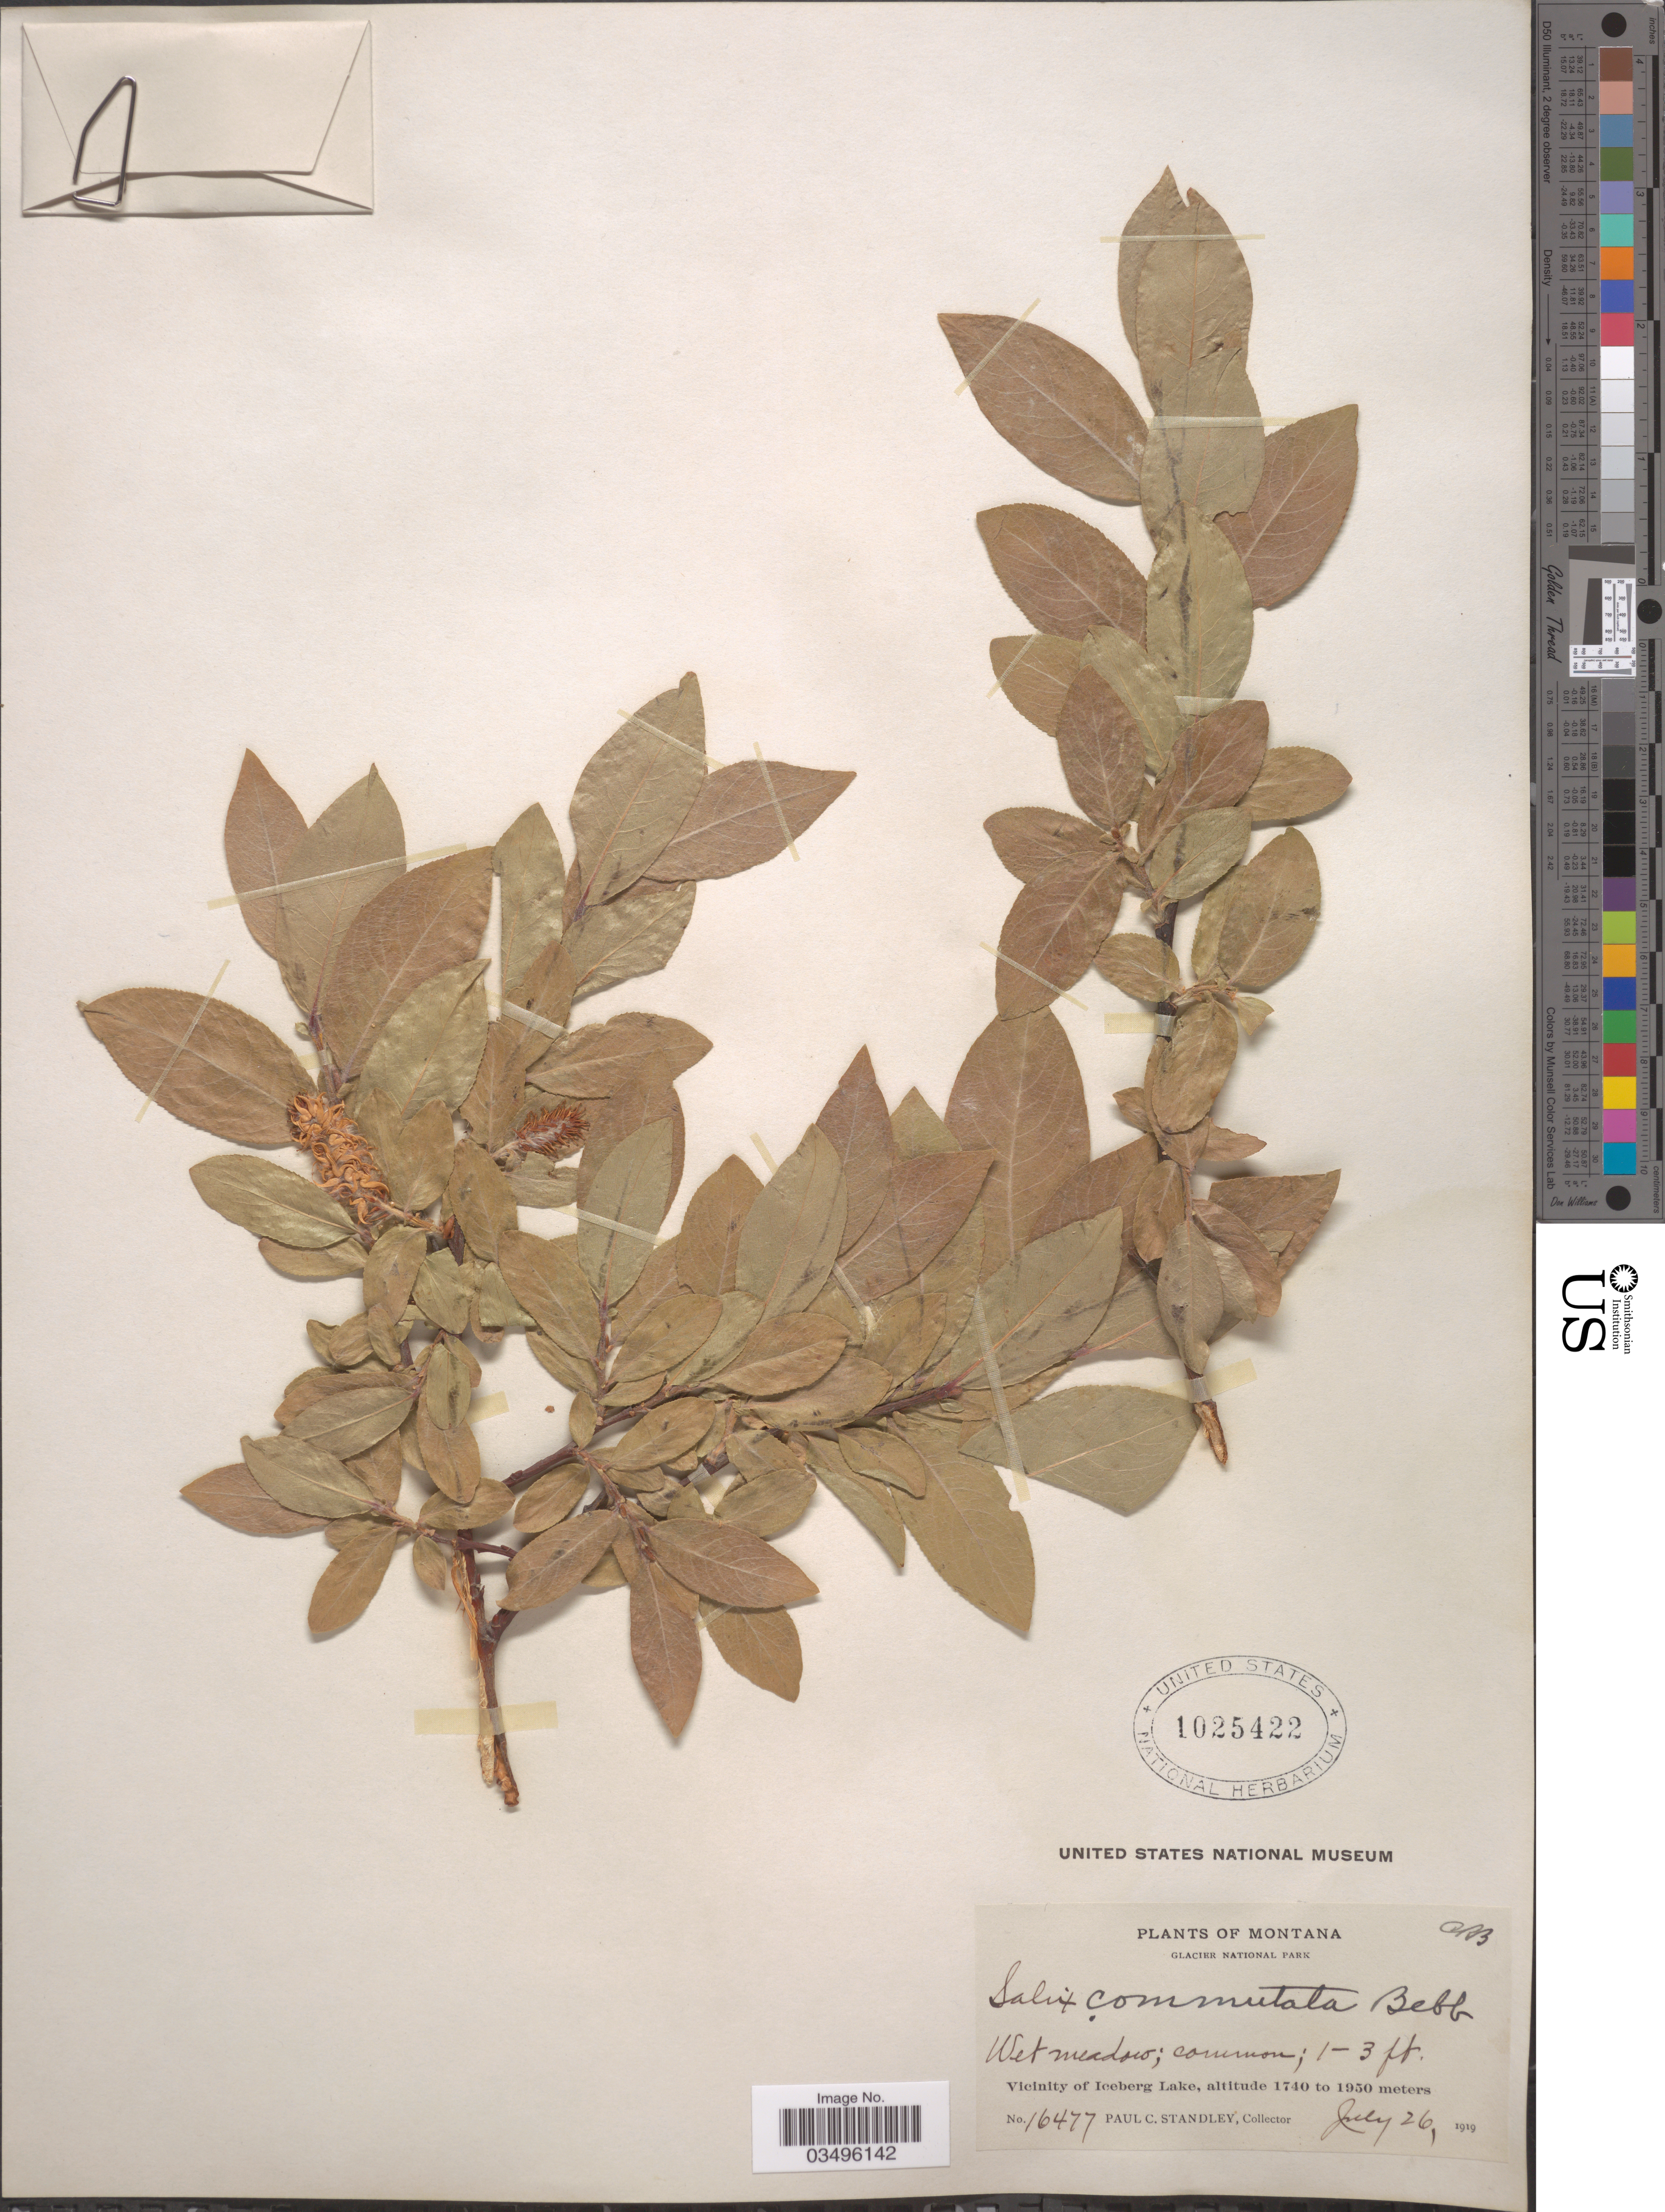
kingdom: Plantae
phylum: Tracheophyta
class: Magnoliopsida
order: Malpighiales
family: Salicaceae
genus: Salix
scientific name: Salix commutata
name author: Bebb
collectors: P. C. Standley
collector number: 16477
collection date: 1919-07-26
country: United States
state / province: Montana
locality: Glacier National Park. Vicinity of Iceberg Lake.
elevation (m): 1740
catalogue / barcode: US 1025422